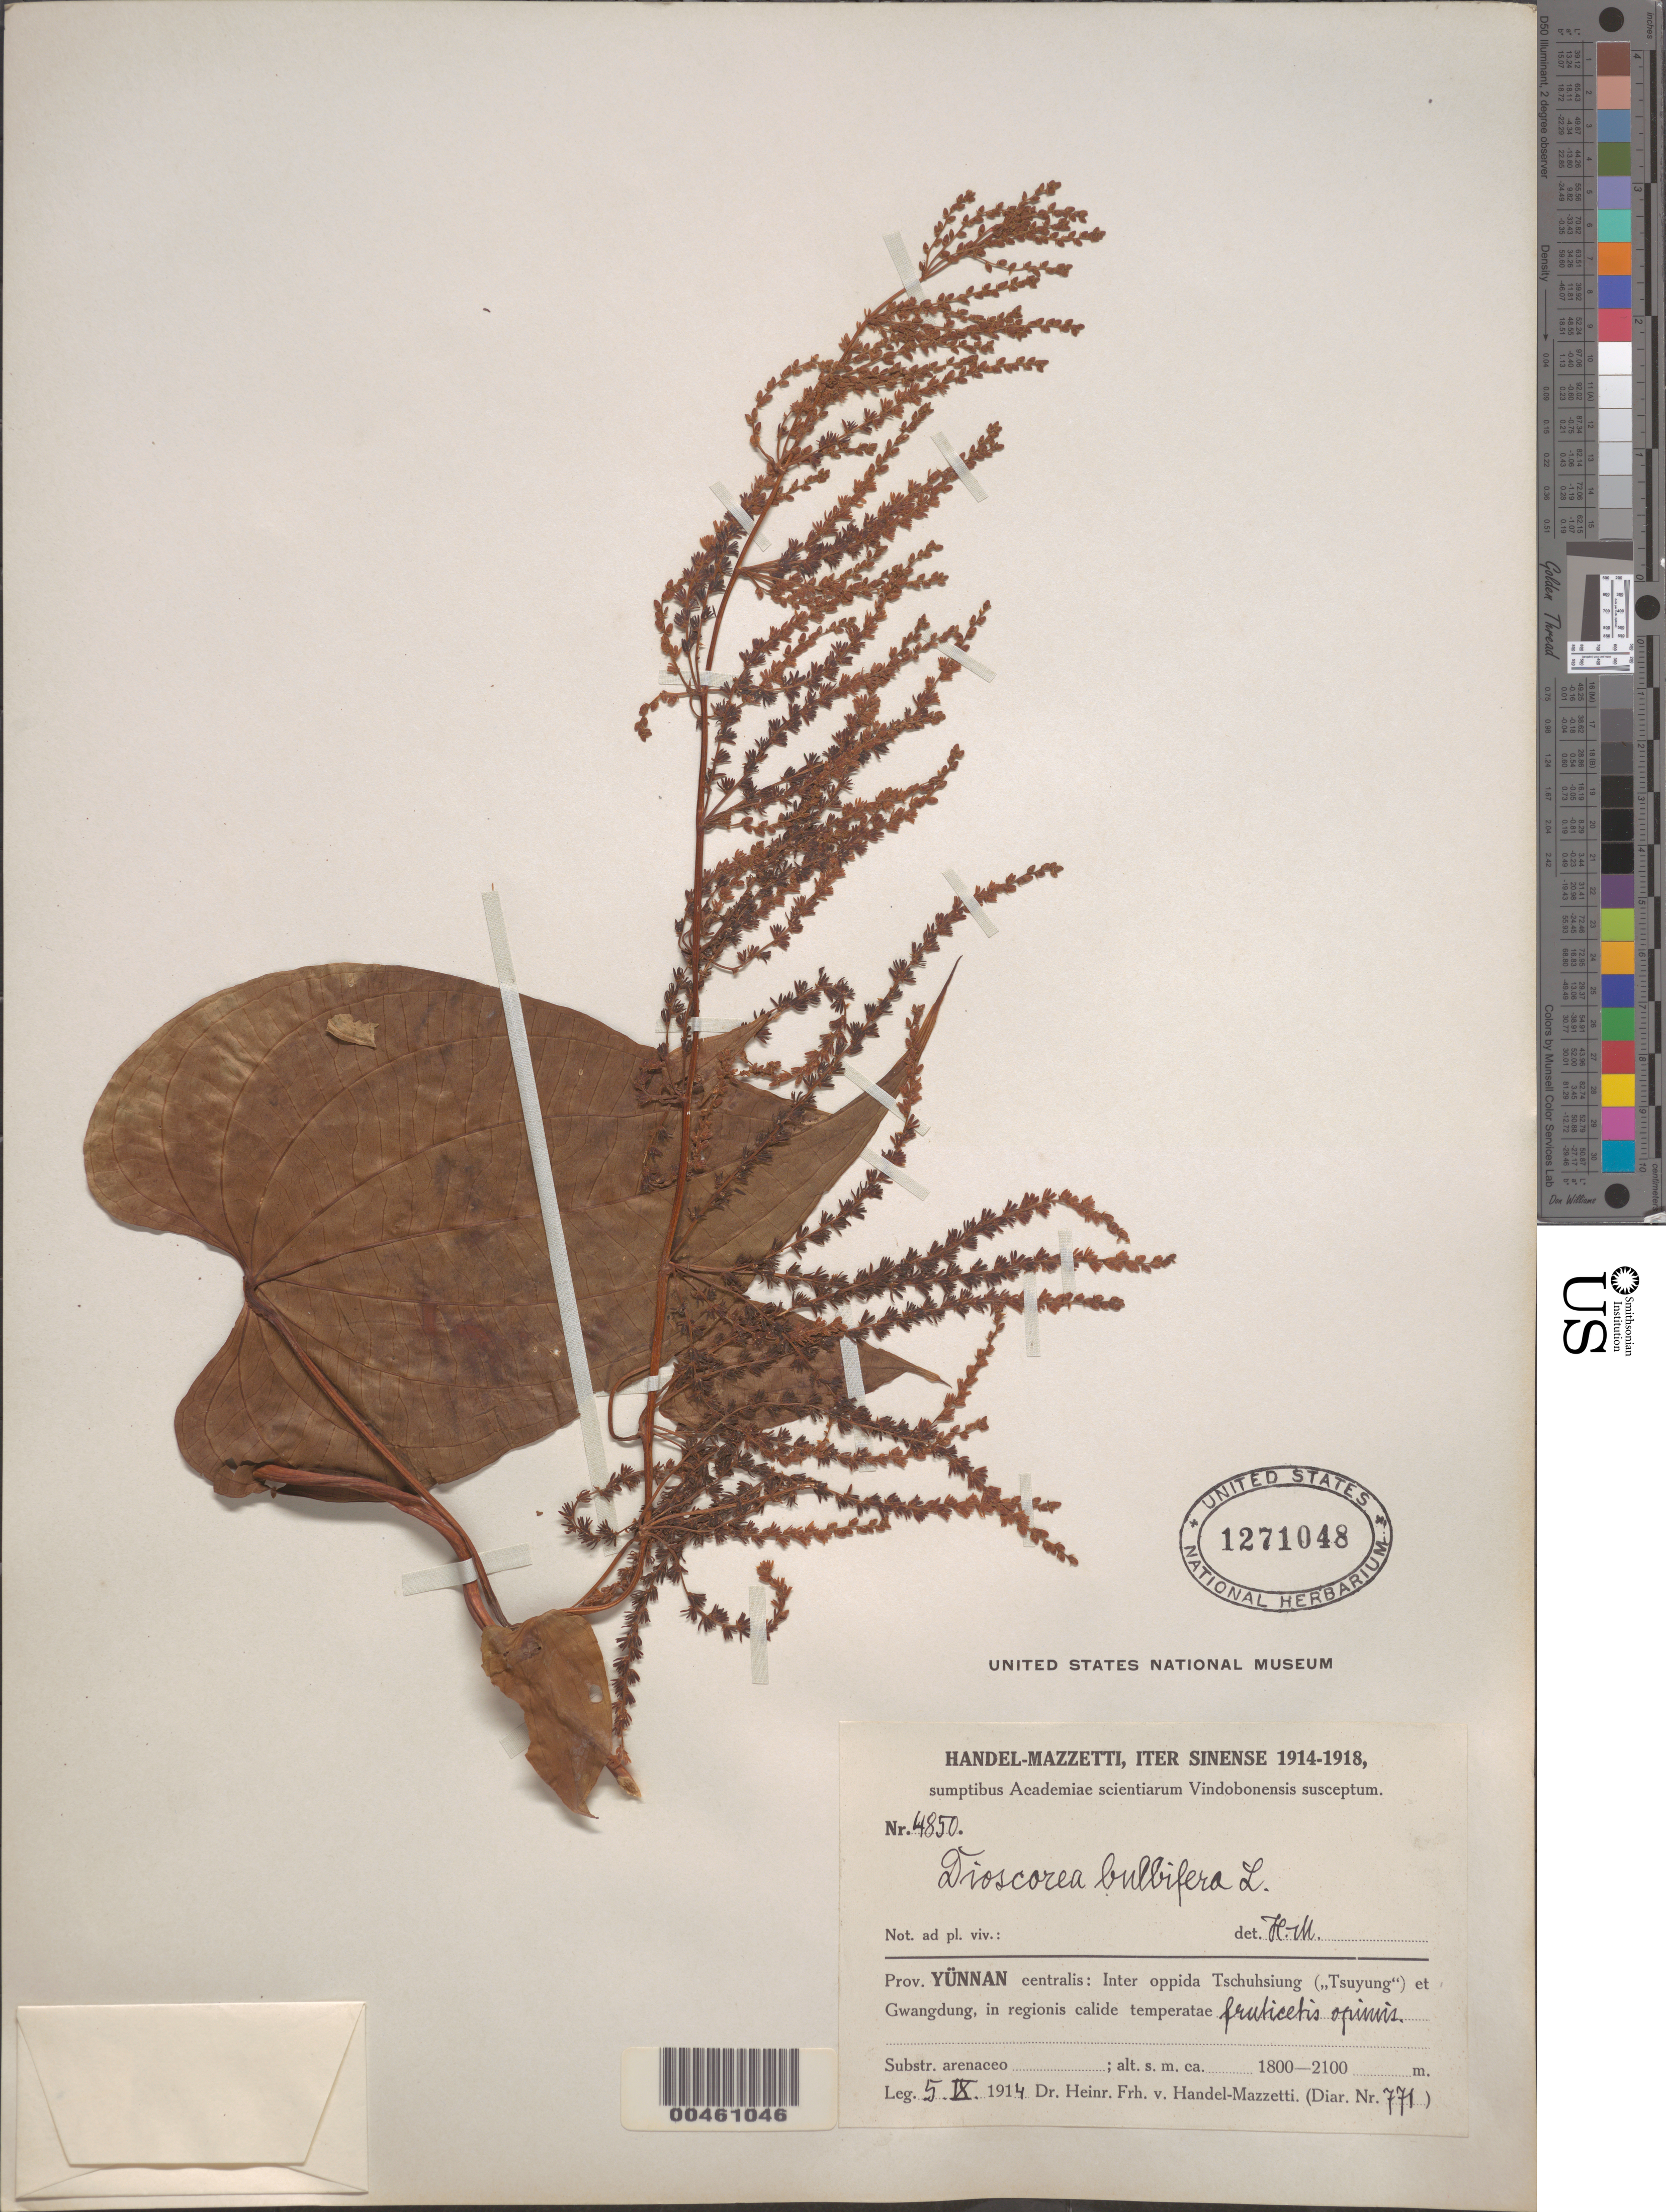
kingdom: Plantae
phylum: Tracheophyta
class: Liliopsida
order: Dioscoreales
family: Dioscoreaceae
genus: Dioscorea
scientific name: Dioscorea bulbifera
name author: L.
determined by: Handel-Mazzetti, Heinrich R. E.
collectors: H. Handel-Mazzetti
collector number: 4850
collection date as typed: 05 Sep 1914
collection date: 1914-09-05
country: China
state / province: Yunnan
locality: Yunnan centralis: Inter oppida Tschuhsiung ("Tsuyung") et Gwangdung, in regionis calide temperatae frulieelis opimis.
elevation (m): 1800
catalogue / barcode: US 1271048